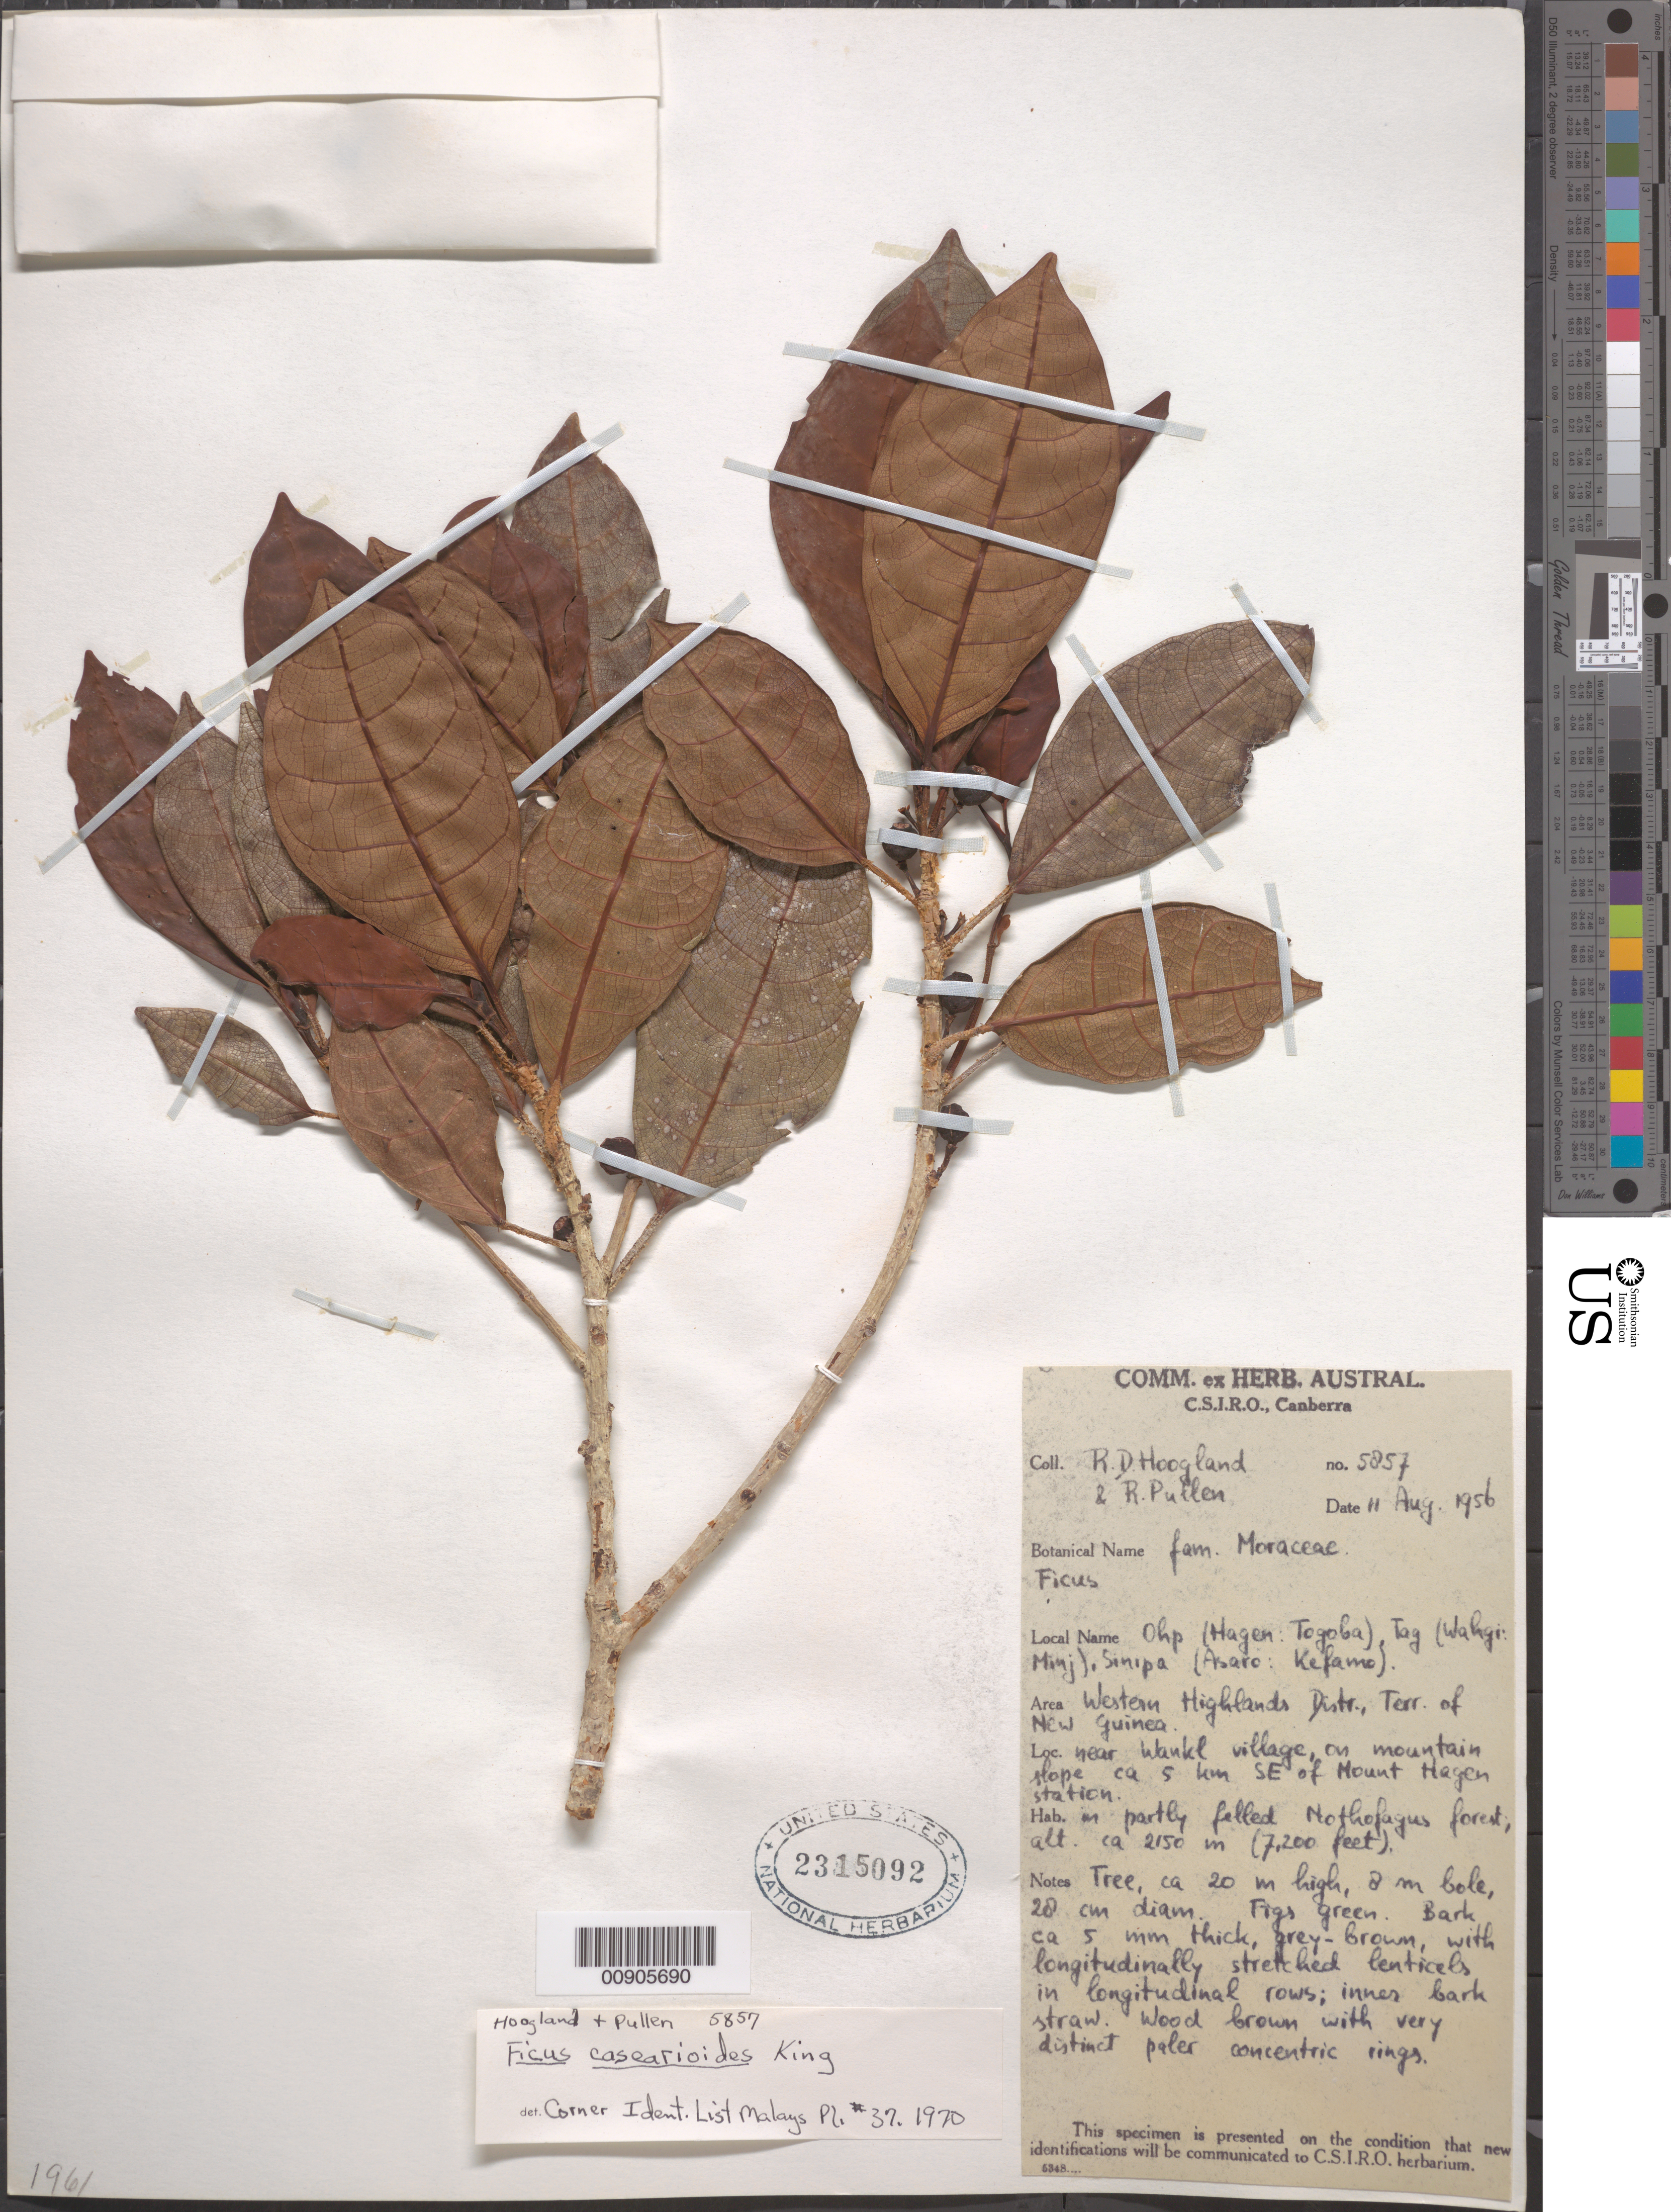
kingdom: Plantae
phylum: Tracheophyta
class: Magnoliopsida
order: Rosales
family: Moraceae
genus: Ficus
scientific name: Ficus casearioides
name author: King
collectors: R. D. Hoogland & R. Pullen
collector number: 5857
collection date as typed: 11 Aug 1956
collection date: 1956-08-11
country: Papua New Guinea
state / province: Western Highlands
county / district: Mount Hagen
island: New Guinea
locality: Near Wankl village, on mountain slope ca. 5 k. SE of mount Hagen station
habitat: in partly felled Nothofagus forest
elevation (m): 2150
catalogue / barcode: US 2315092